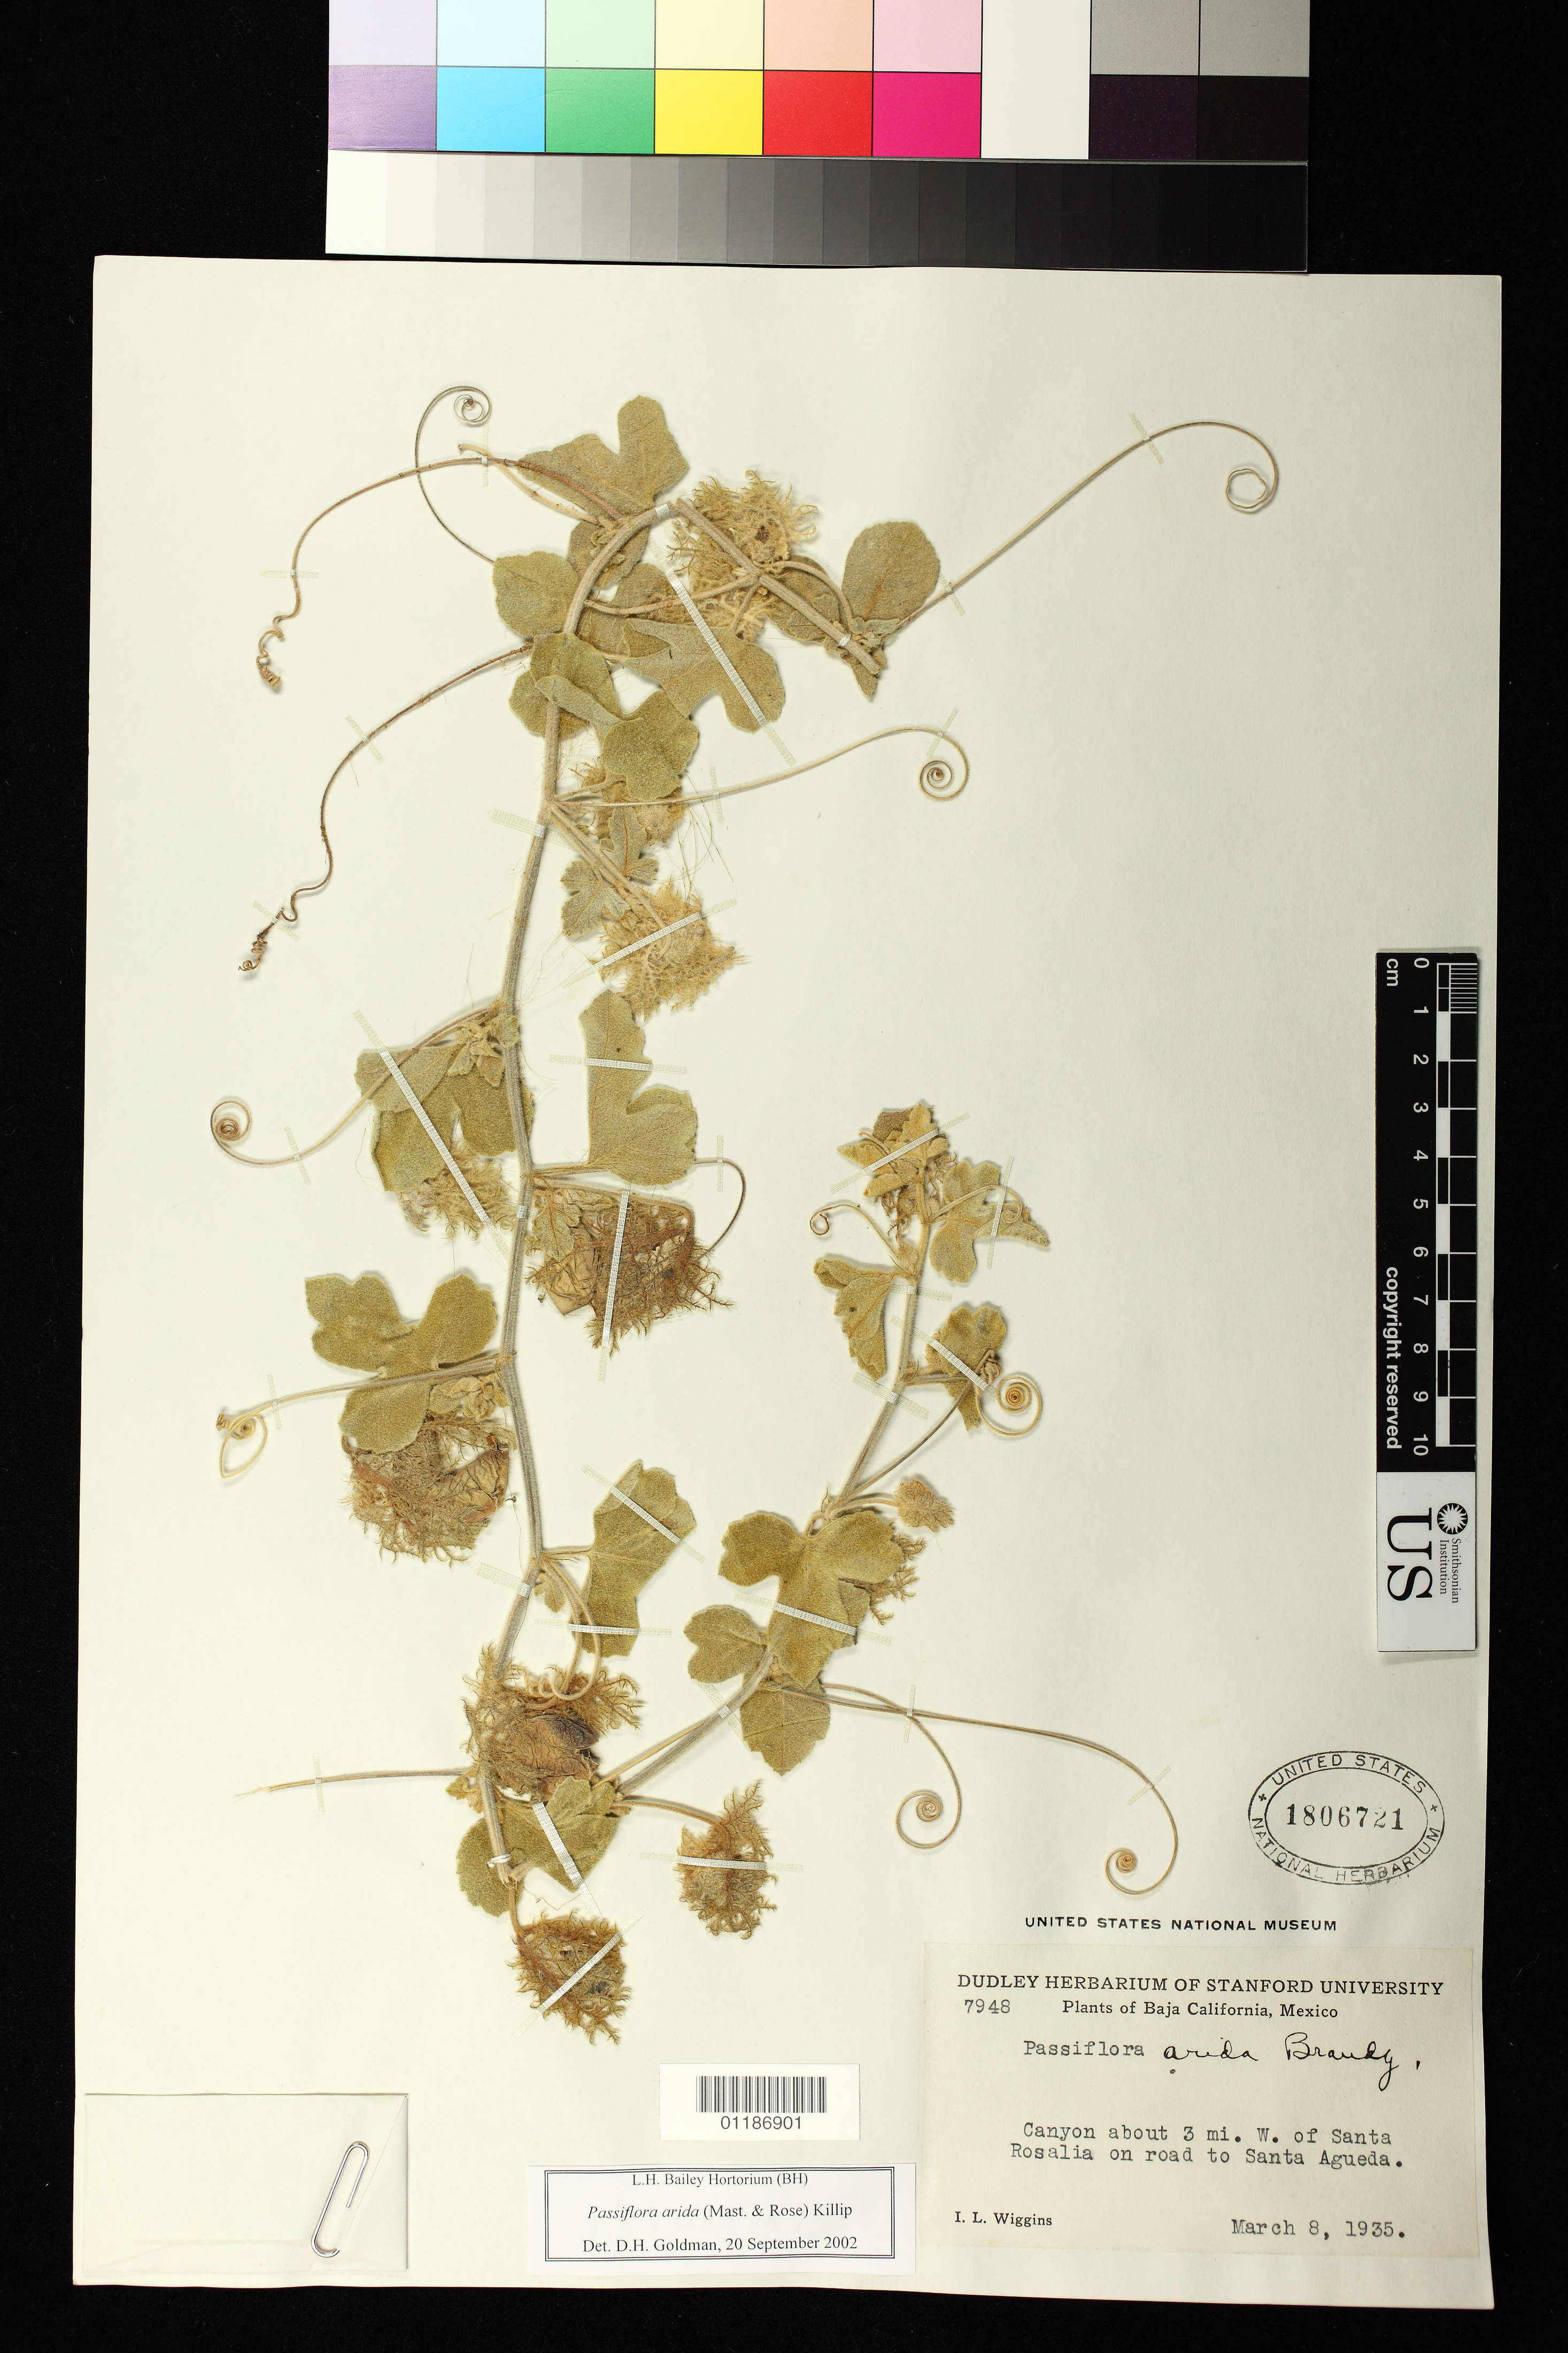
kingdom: Plantae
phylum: Tracheophyta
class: Magnoliopsida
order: Malpighiales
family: Passifloraceae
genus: Passiflora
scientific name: Passiflora pentaschista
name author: (Killip) Svoboda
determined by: Svoboda, Harlan T., (NA), US Department of Agriculture (UNITED STATES)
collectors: I. L. Wiggins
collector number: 7948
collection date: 1935-03-08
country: Mexico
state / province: Baja California Sur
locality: Canyon about 3 mi. W. of Santa Rosalia on road to Santa Agueda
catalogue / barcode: US 1806721